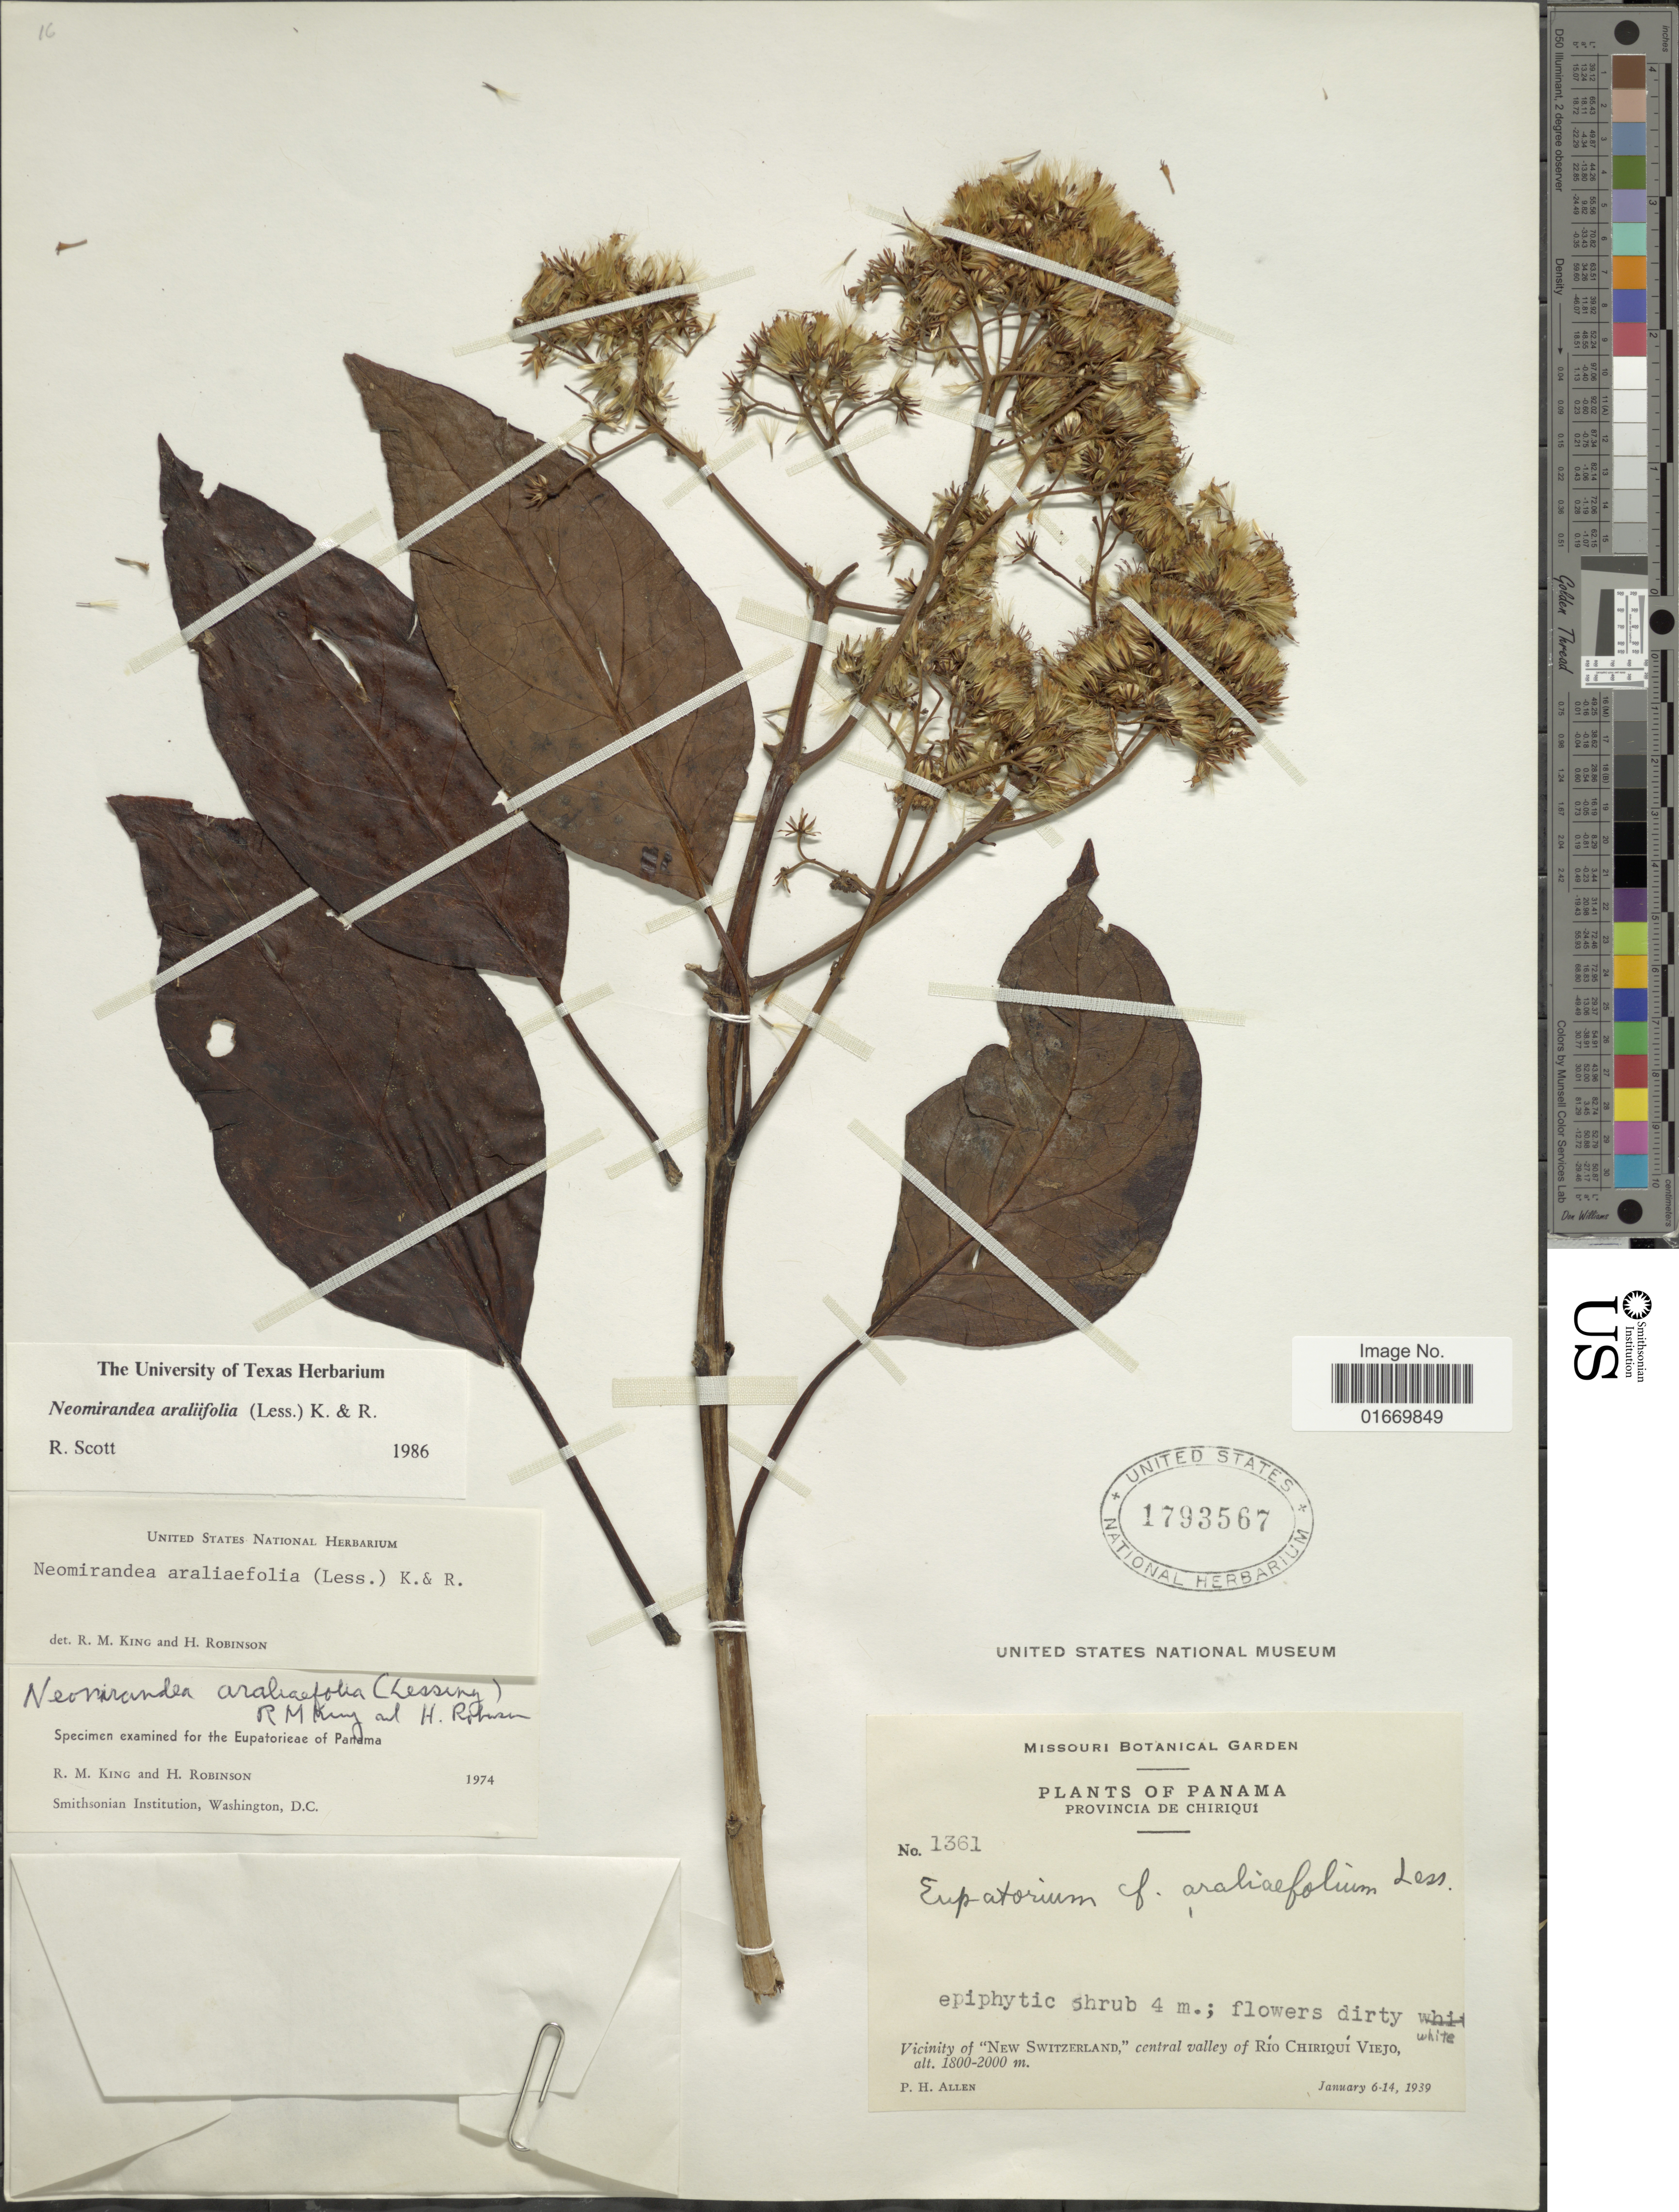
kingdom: Plantae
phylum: Tracheophyta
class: Magnoliopsida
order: Asterales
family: Asteraceae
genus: Neomirandea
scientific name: Neomirandea araliaefolia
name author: (Less.) R.M. King & H. Rob.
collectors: P. H. Allen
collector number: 1361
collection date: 1939-01-06/1939-01-14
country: Panama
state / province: Chiriqui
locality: Vicinity of New Switzerland, central valley of Rio Chiriqui Viejo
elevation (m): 1800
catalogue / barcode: US 1793567